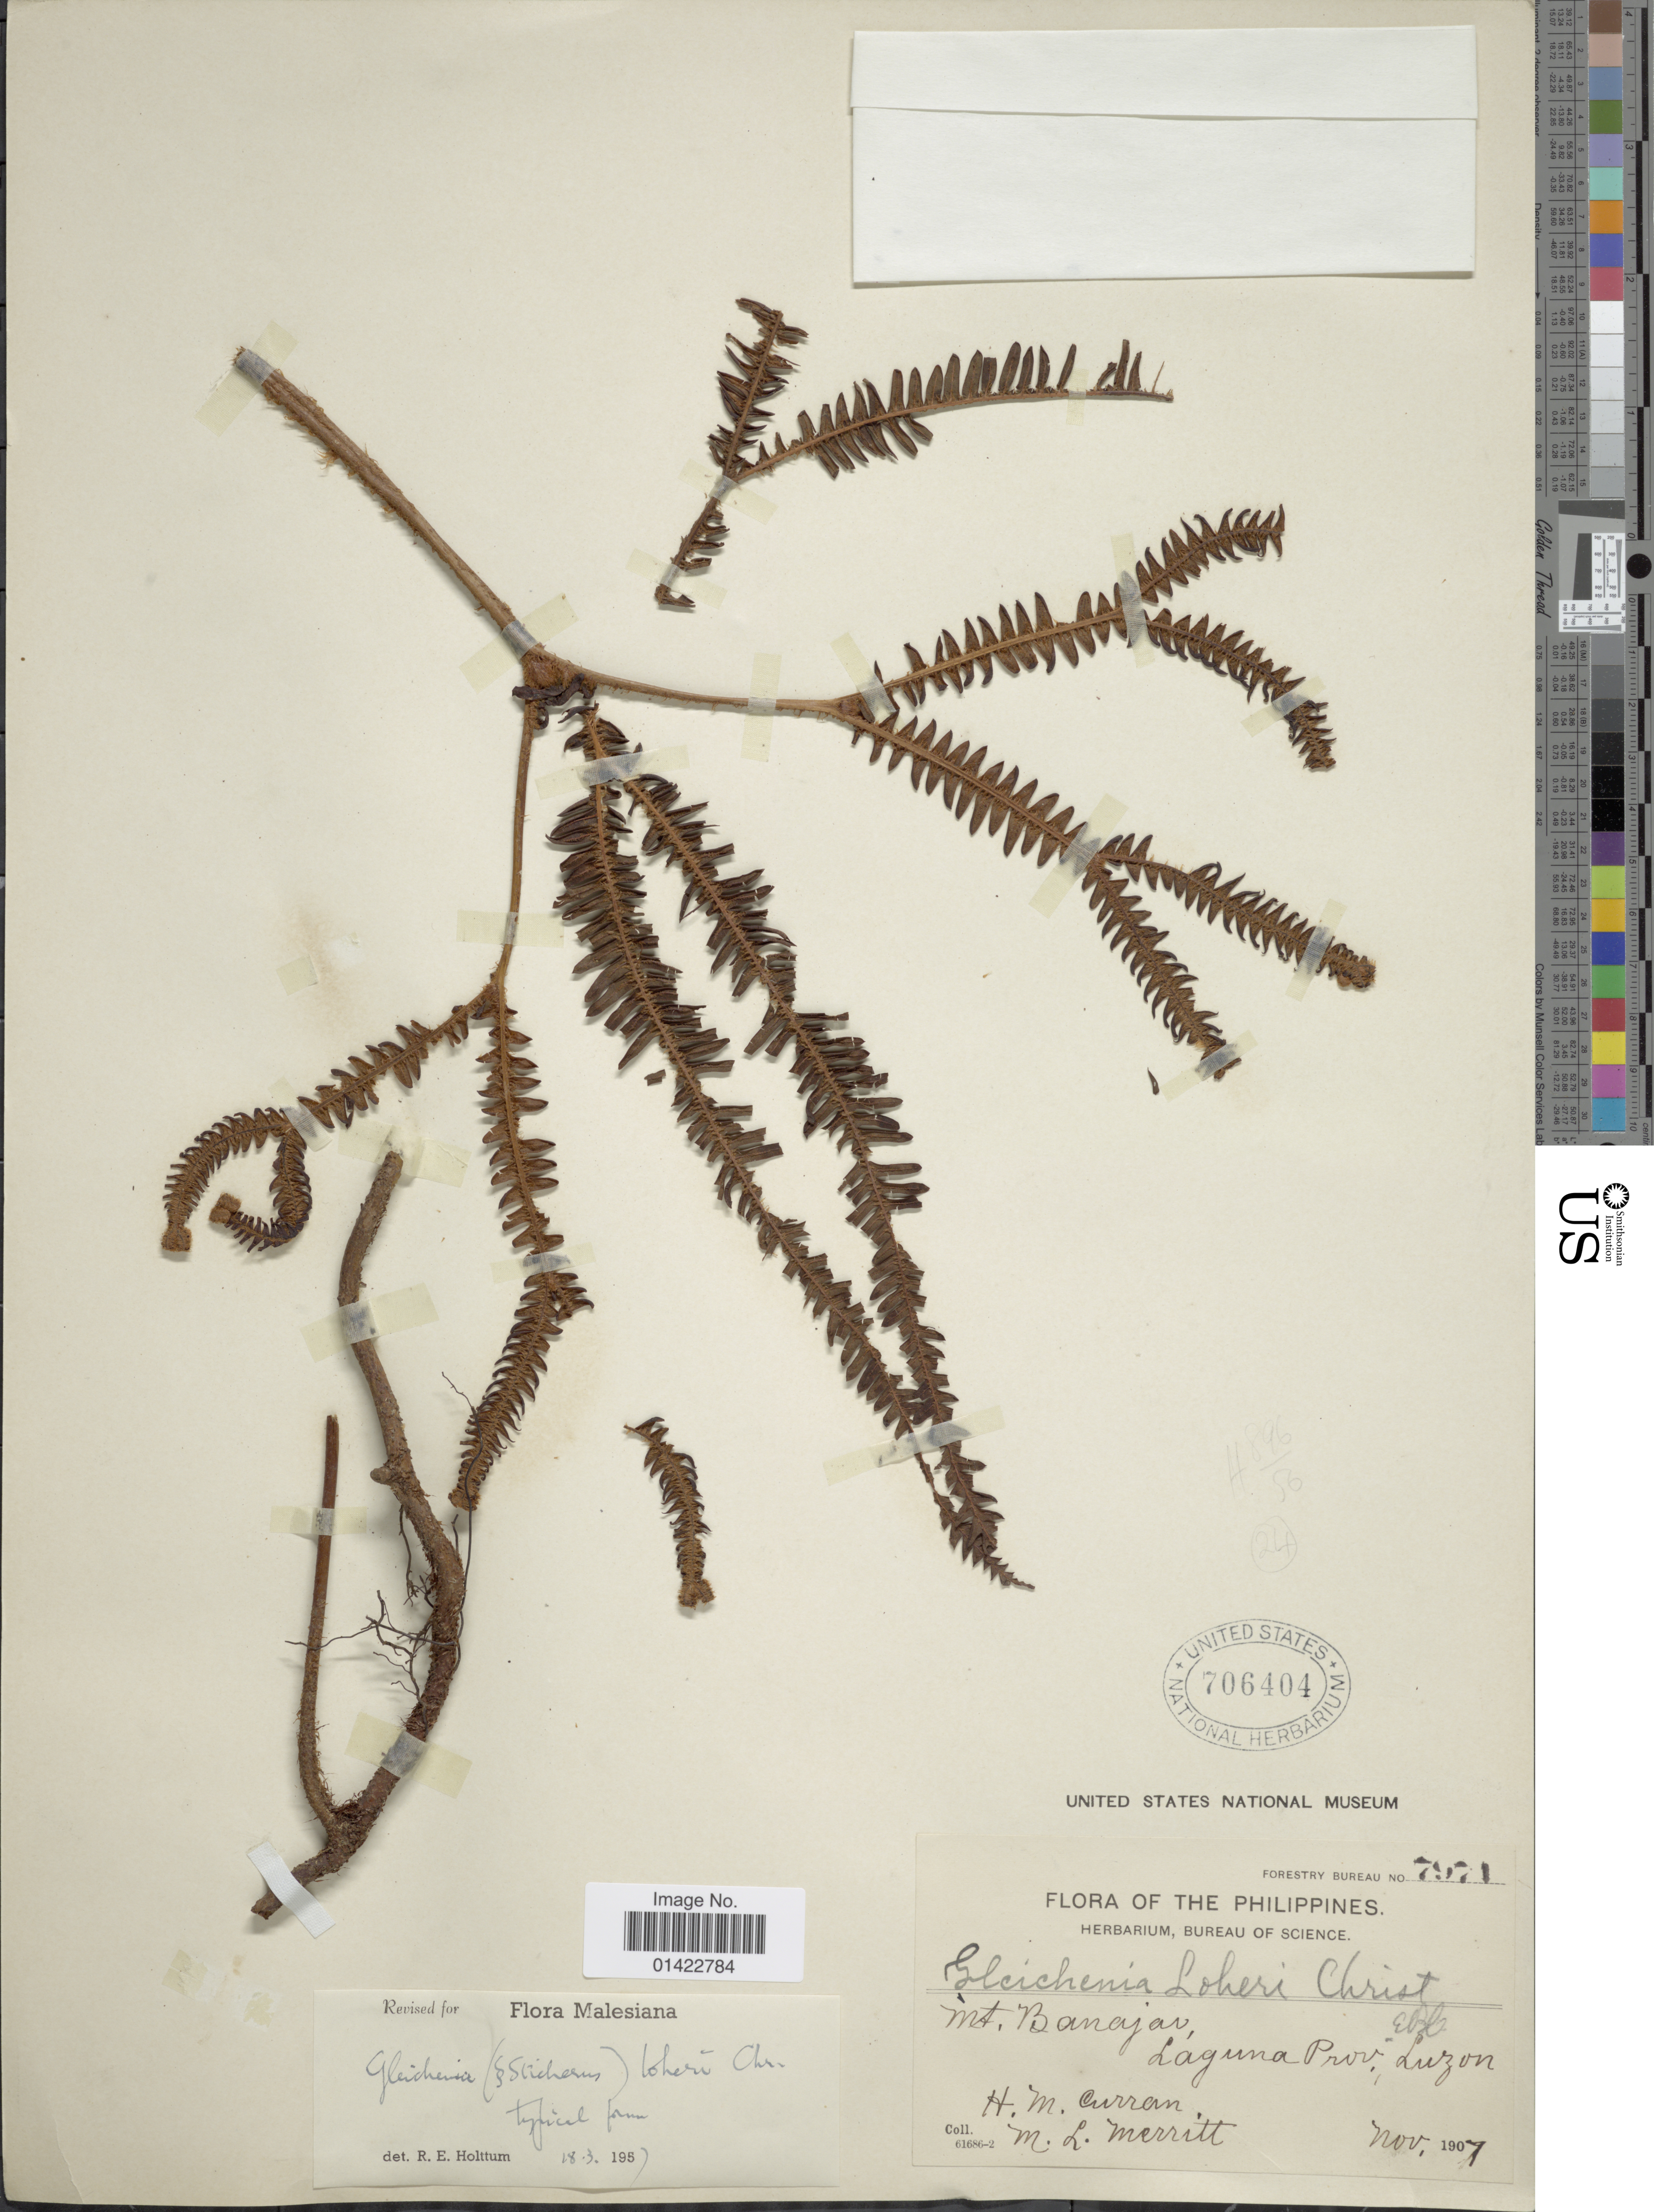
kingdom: Plantae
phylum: Tracheophyta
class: Polypodiopsida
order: Gleicheniales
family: Gleicheniaceae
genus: Sticherus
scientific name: Sticherus loheri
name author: (Christ) Copel.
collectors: H. M. Curran & M. L. Merritt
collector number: Forestry Bureau 7971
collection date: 1907-11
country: Philippines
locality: Mt.Banajar, Laguna Prov. Luzon.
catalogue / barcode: US 706404